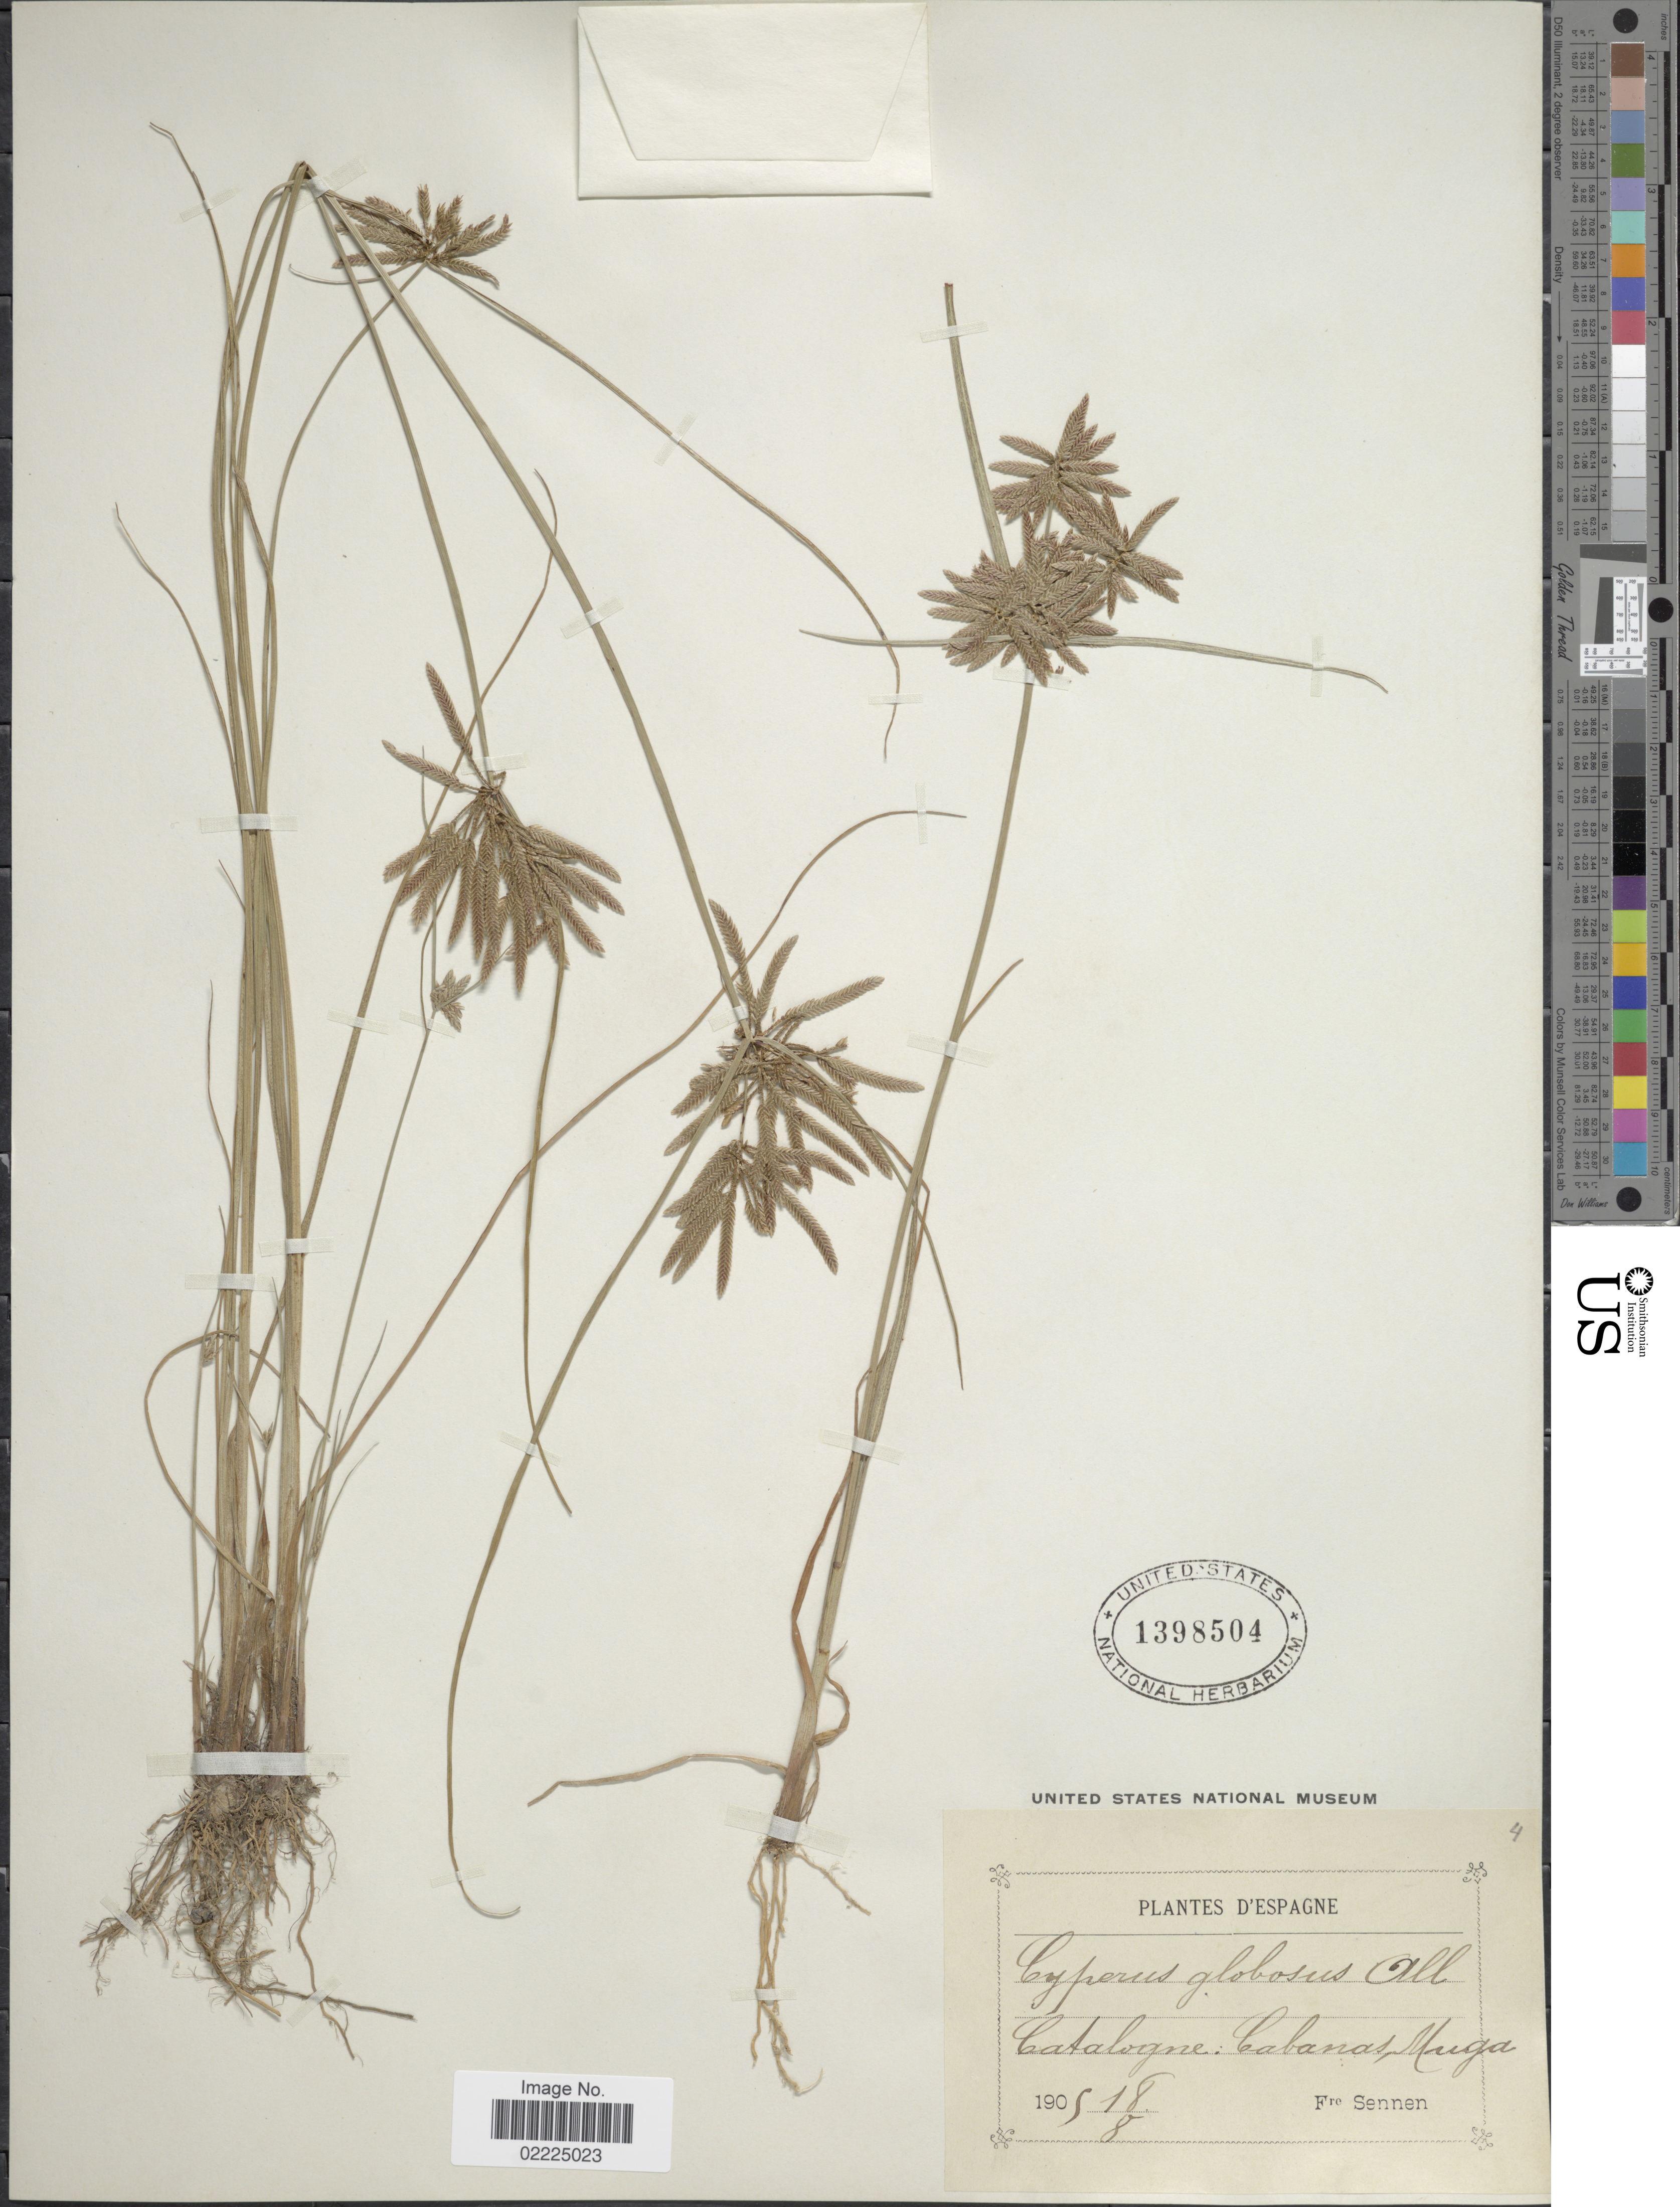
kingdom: Plantae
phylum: Tracheophyta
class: Liliopsida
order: Poales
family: Cyperaceae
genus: Cyperus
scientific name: Cyperus flavidus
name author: Retz.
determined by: Strong, Mark T., (BOT), Smithsonian Institution - National Museum of Natural History (UNITED STATES)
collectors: E. Sennen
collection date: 1909-08-18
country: Spain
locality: Catalogne: Cabanas, Muga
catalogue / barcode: US 1398504